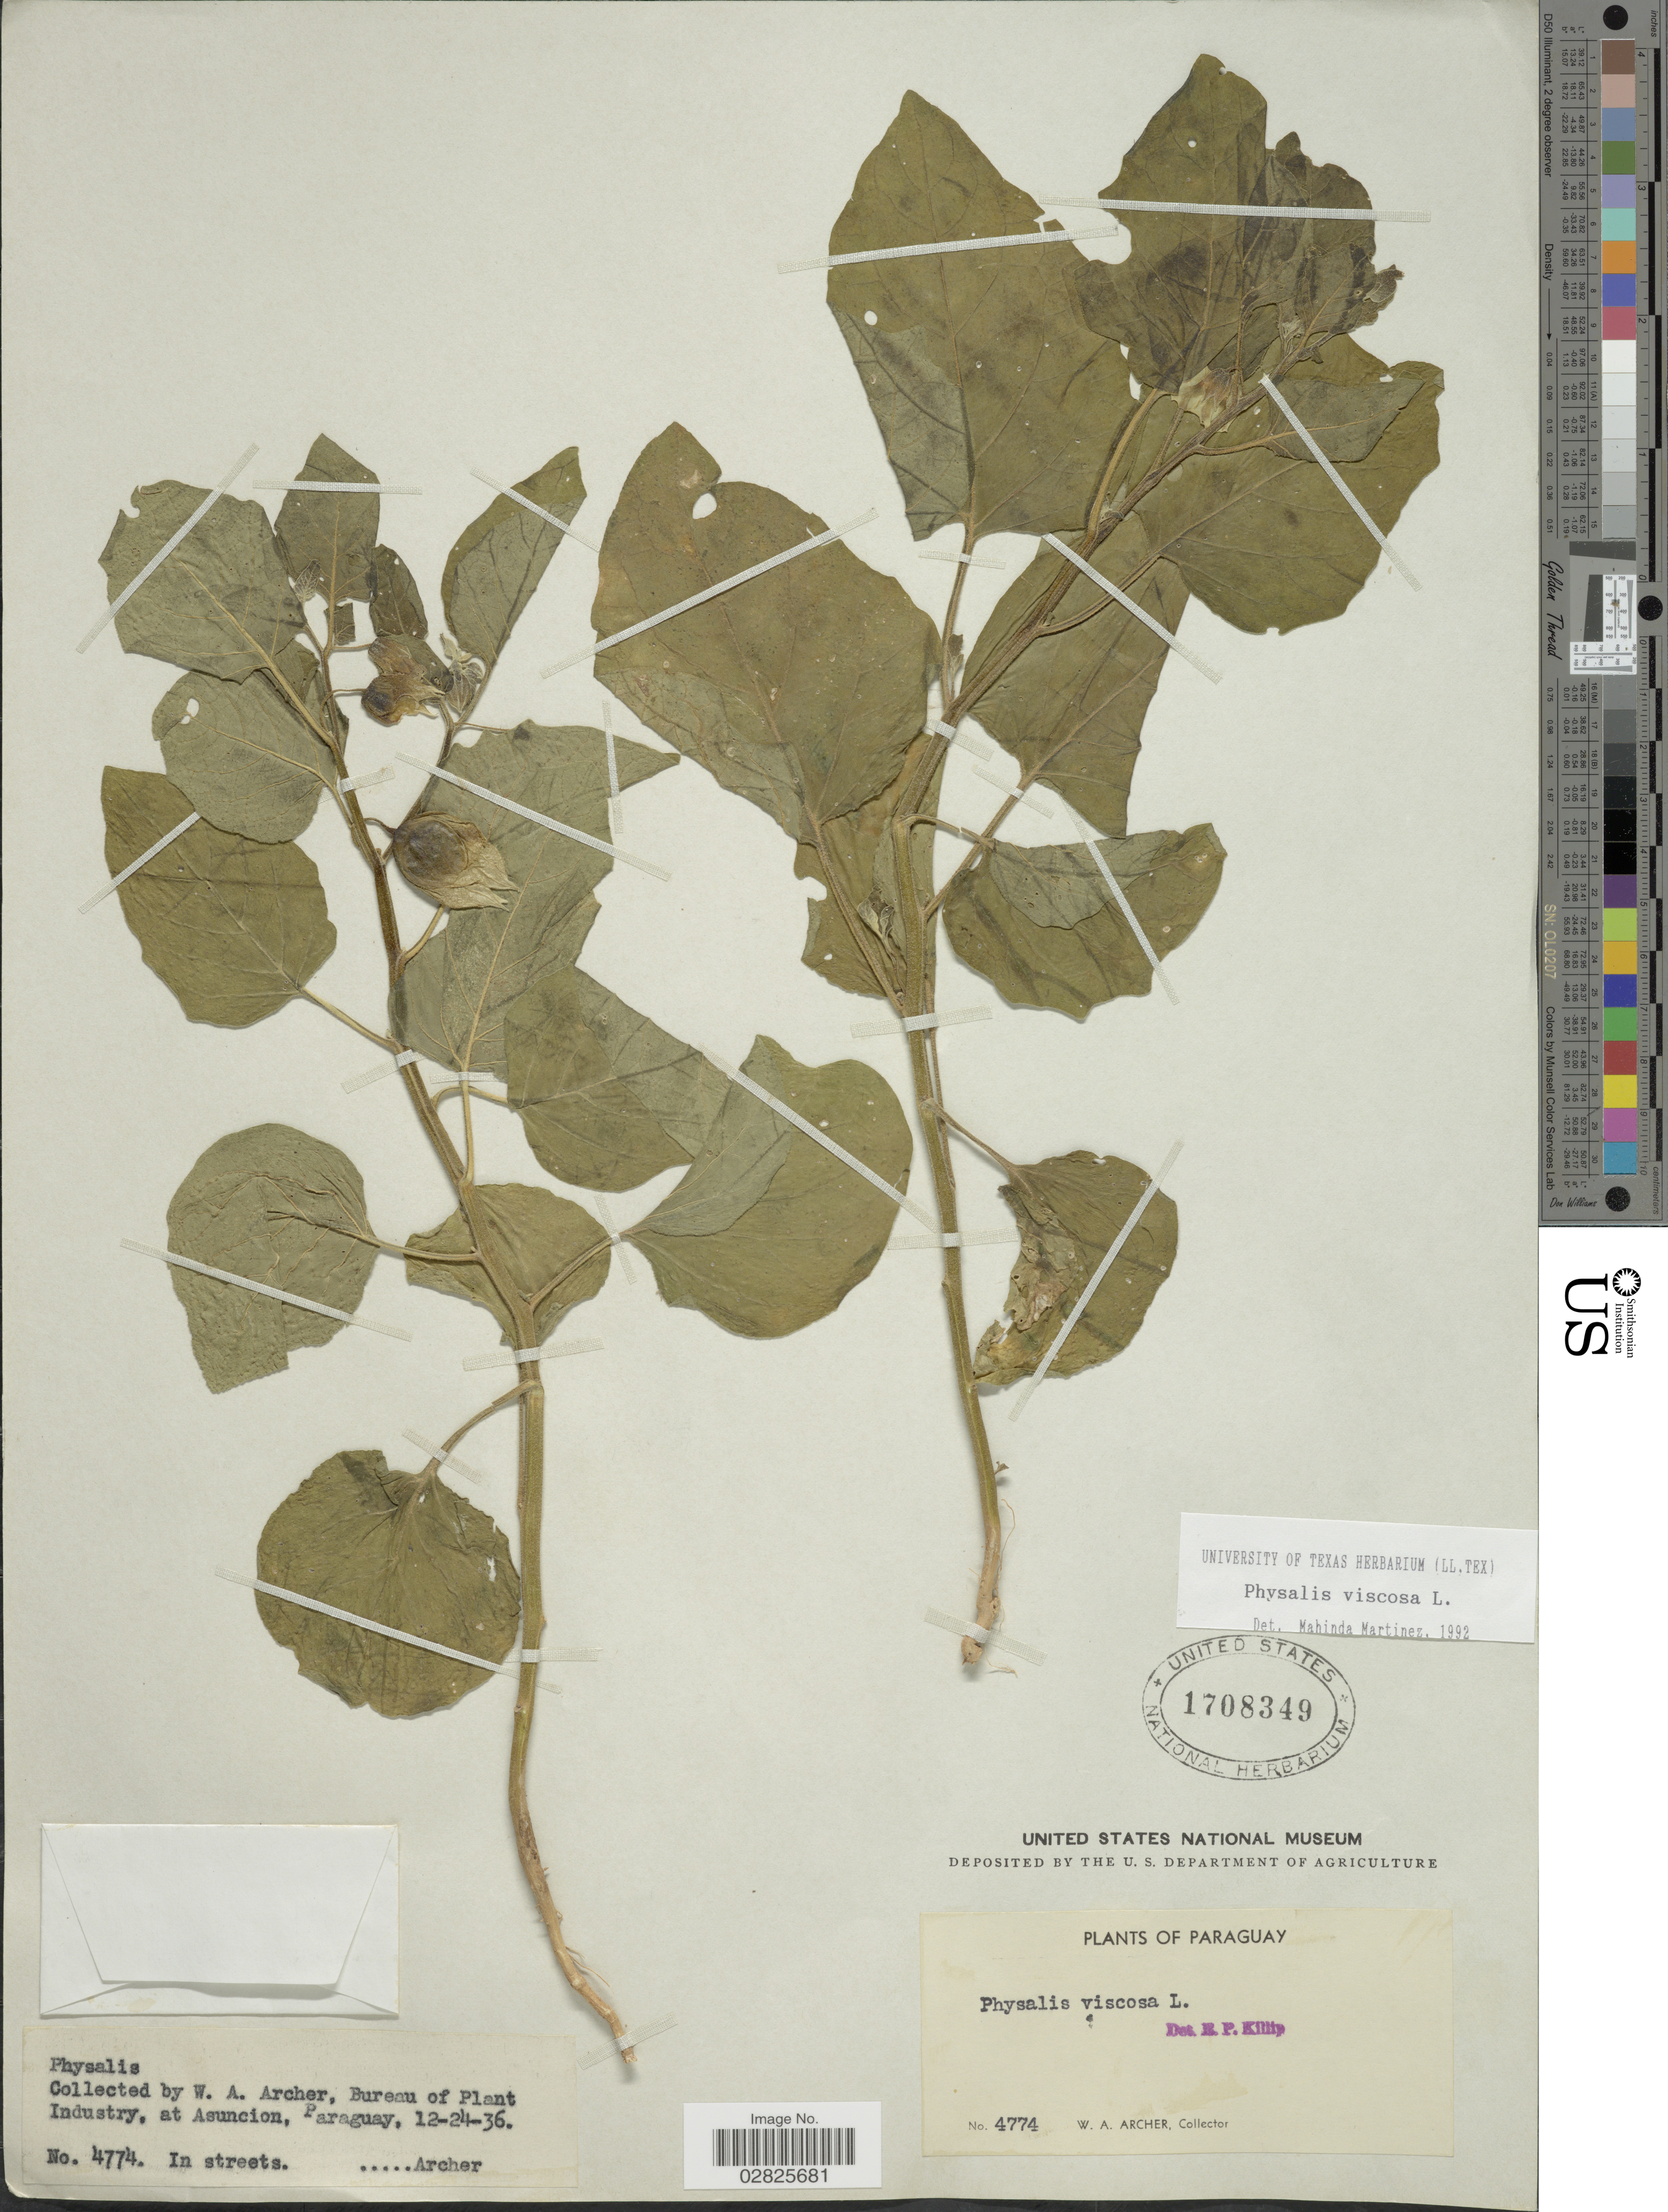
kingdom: Plantae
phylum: Tracheophyta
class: Magnoliopsida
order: Solanales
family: Solanaceae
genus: Physalis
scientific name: Physalis viscosa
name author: L.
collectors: W. A. Archer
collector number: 4774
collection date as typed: Transcribed d/m/y: 24/12/36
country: Paraguay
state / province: Asuncion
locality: At Asuncion.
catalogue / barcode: US 1708349